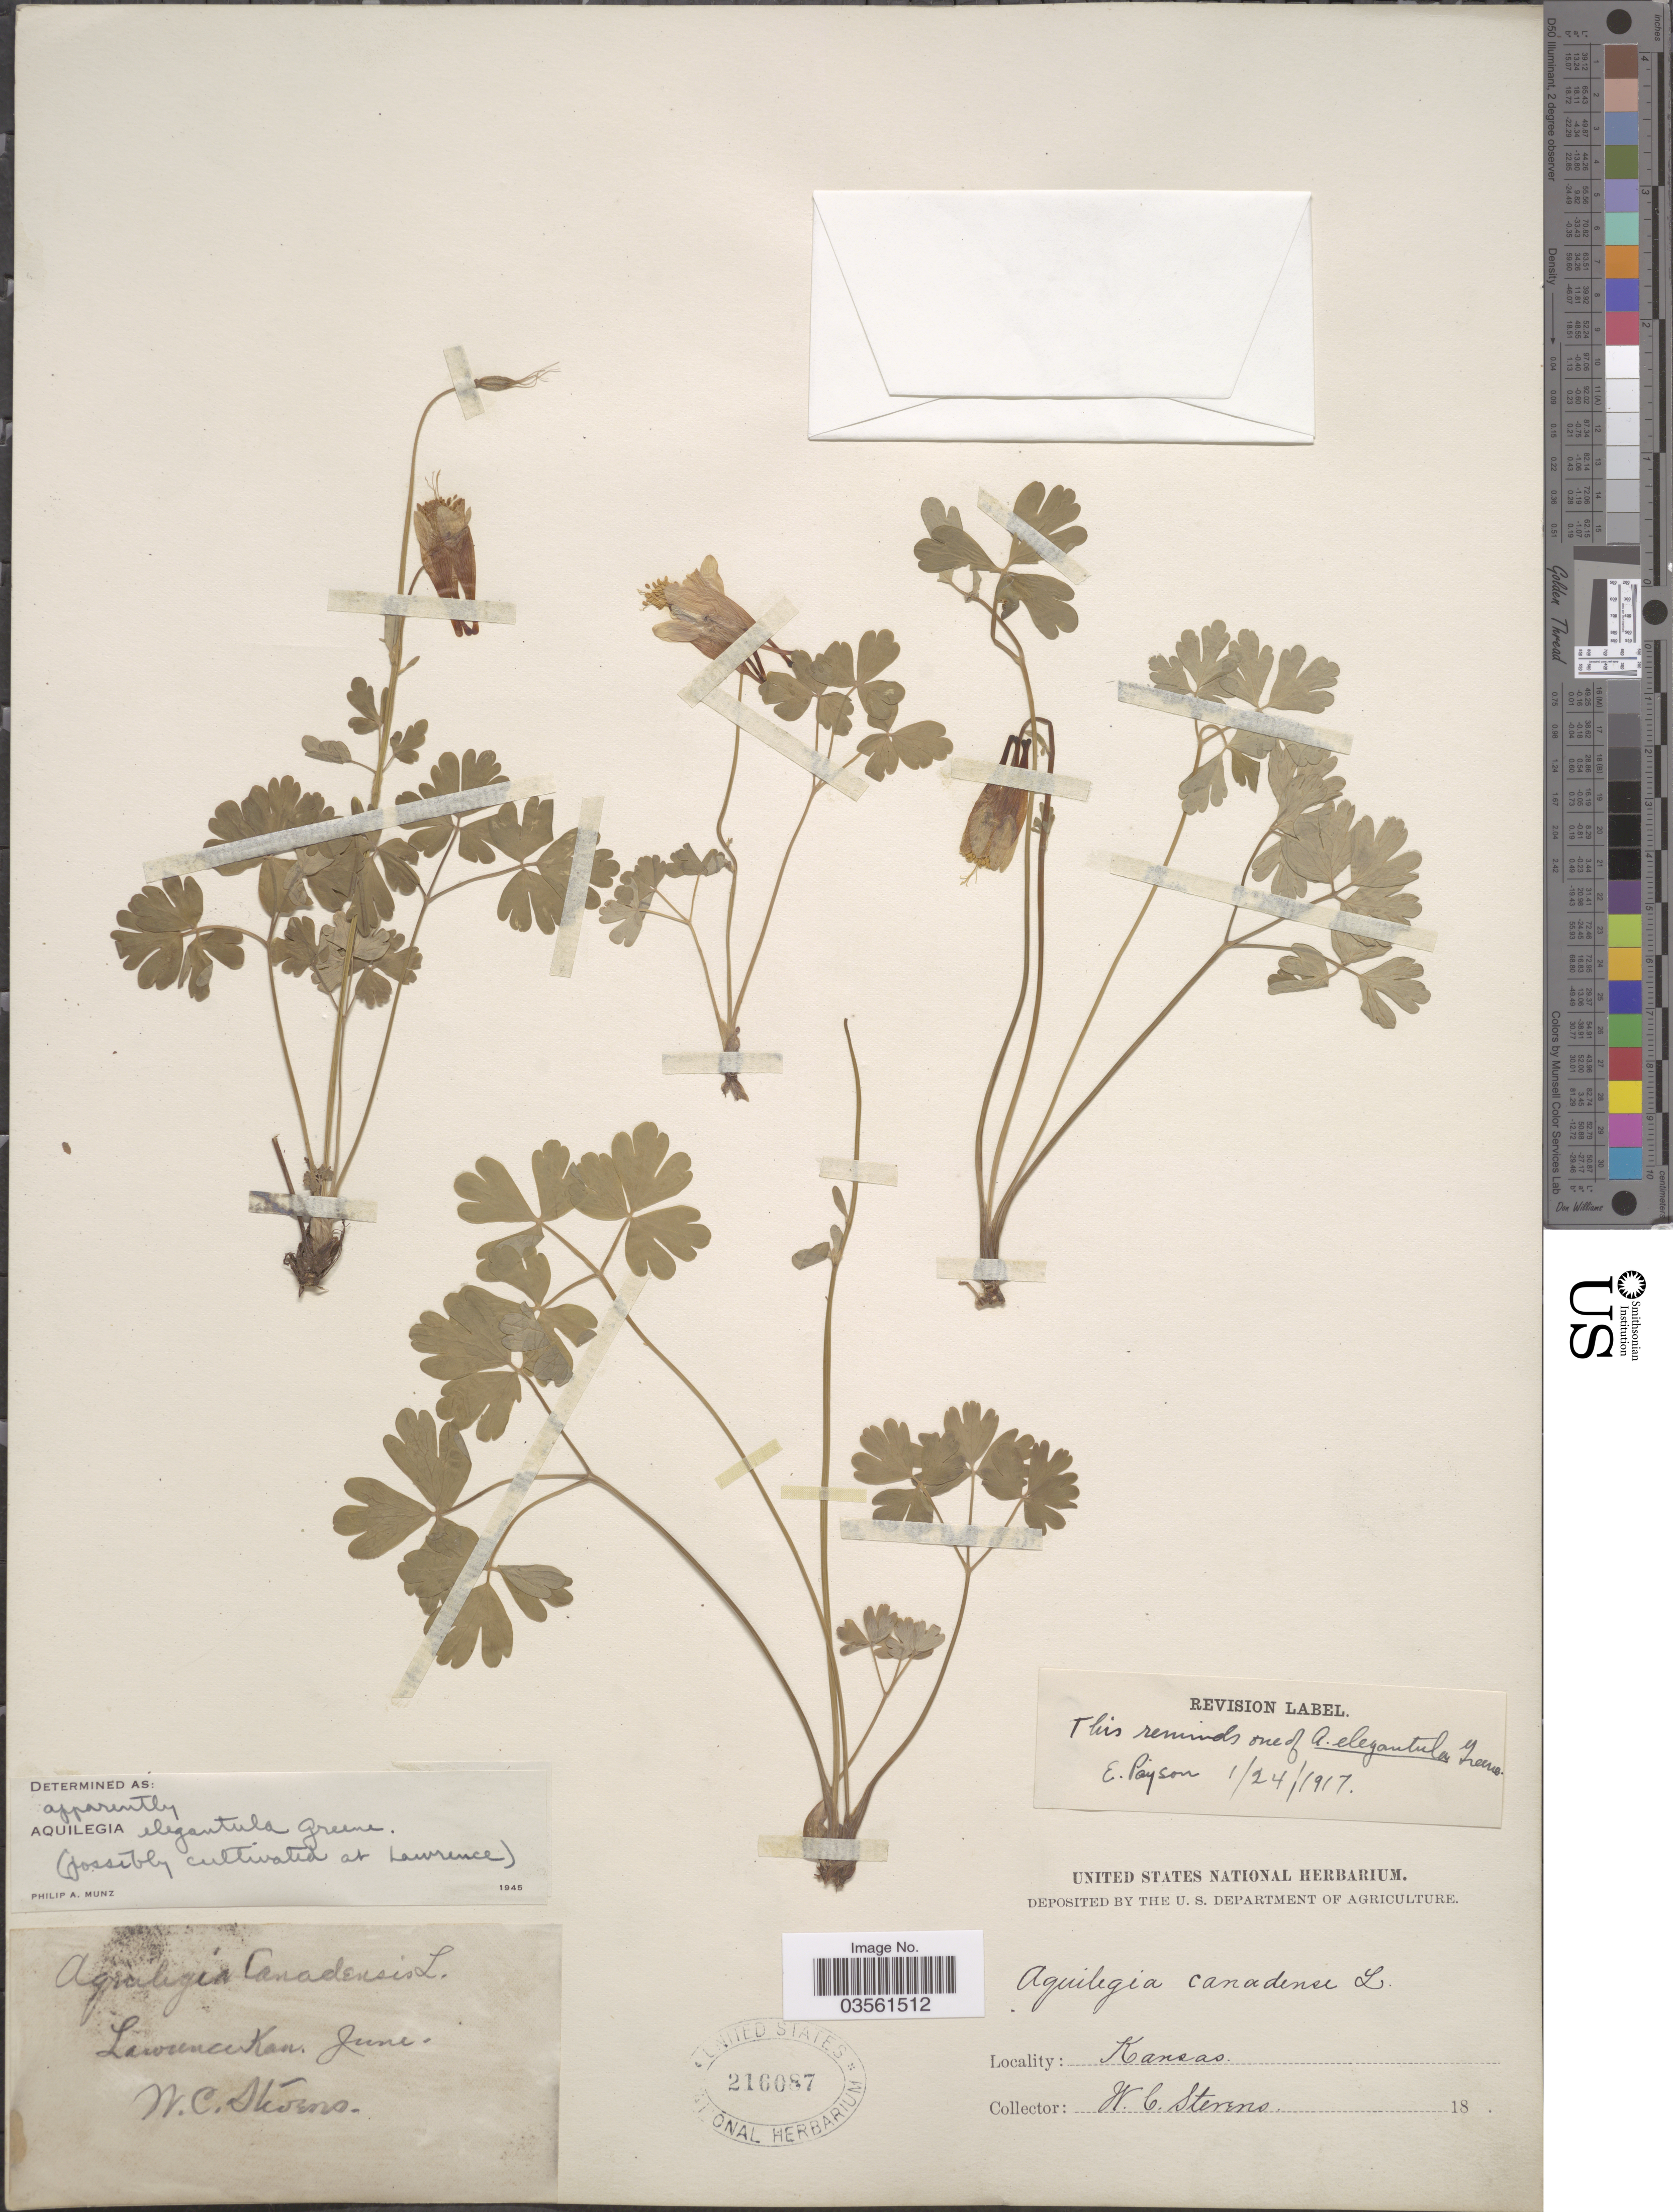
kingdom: Plantae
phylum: Tracheophyta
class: Magnoliopsida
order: Ranunculales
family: Ranunculaceae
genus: Aquilegia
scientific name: Aquilegia elegantula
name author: Greene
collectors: W. C. Stevens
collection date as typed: June 18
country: United States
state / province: Kansas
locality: Lawrence.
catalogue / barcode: US 216087